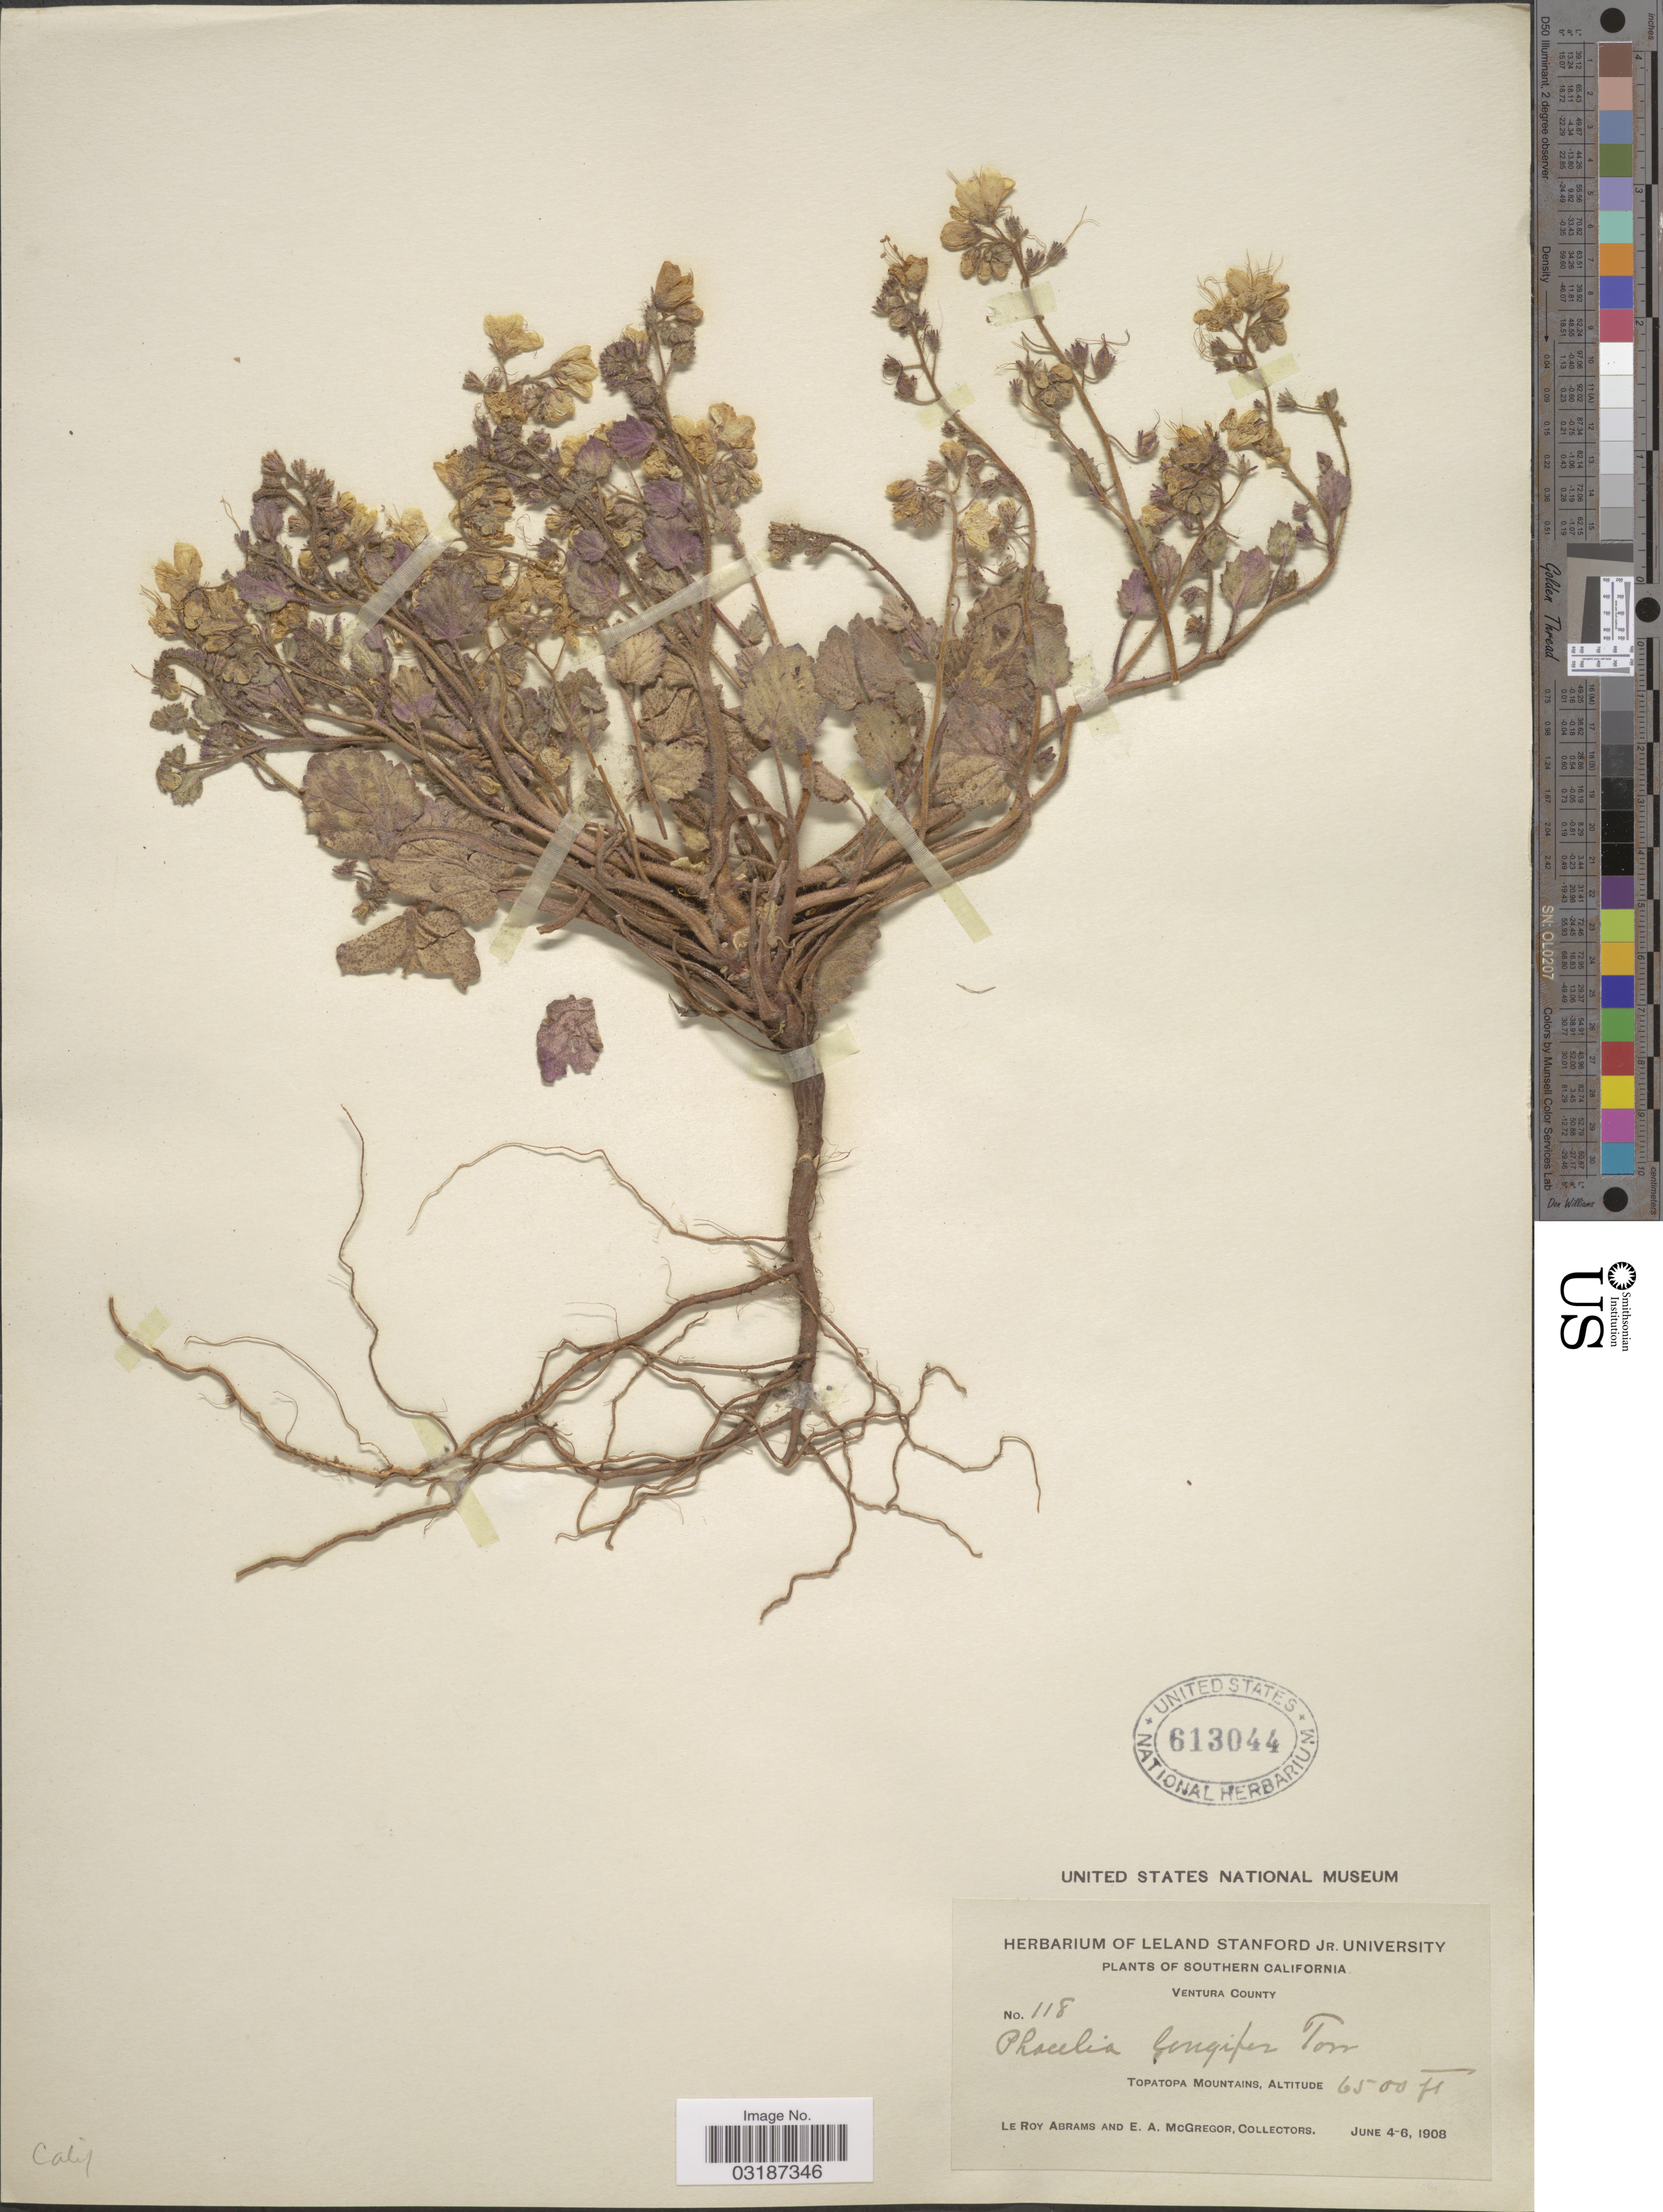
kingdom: Plantae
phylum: Tracheophyta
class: Magnoliopsida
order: Boraginales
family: Hydrophyllaceae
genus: Phacelia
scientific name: Phacelia longipes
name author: Torr. ex A. Gray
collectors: L. Abrams & E. A. McGregor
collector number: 118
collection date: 1908-06-04/1908-06-06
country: United States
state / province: California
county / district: Ventura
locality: Southern California. Ventura County. Topatopa Mountains.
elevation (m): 1981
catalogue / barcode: US 613044